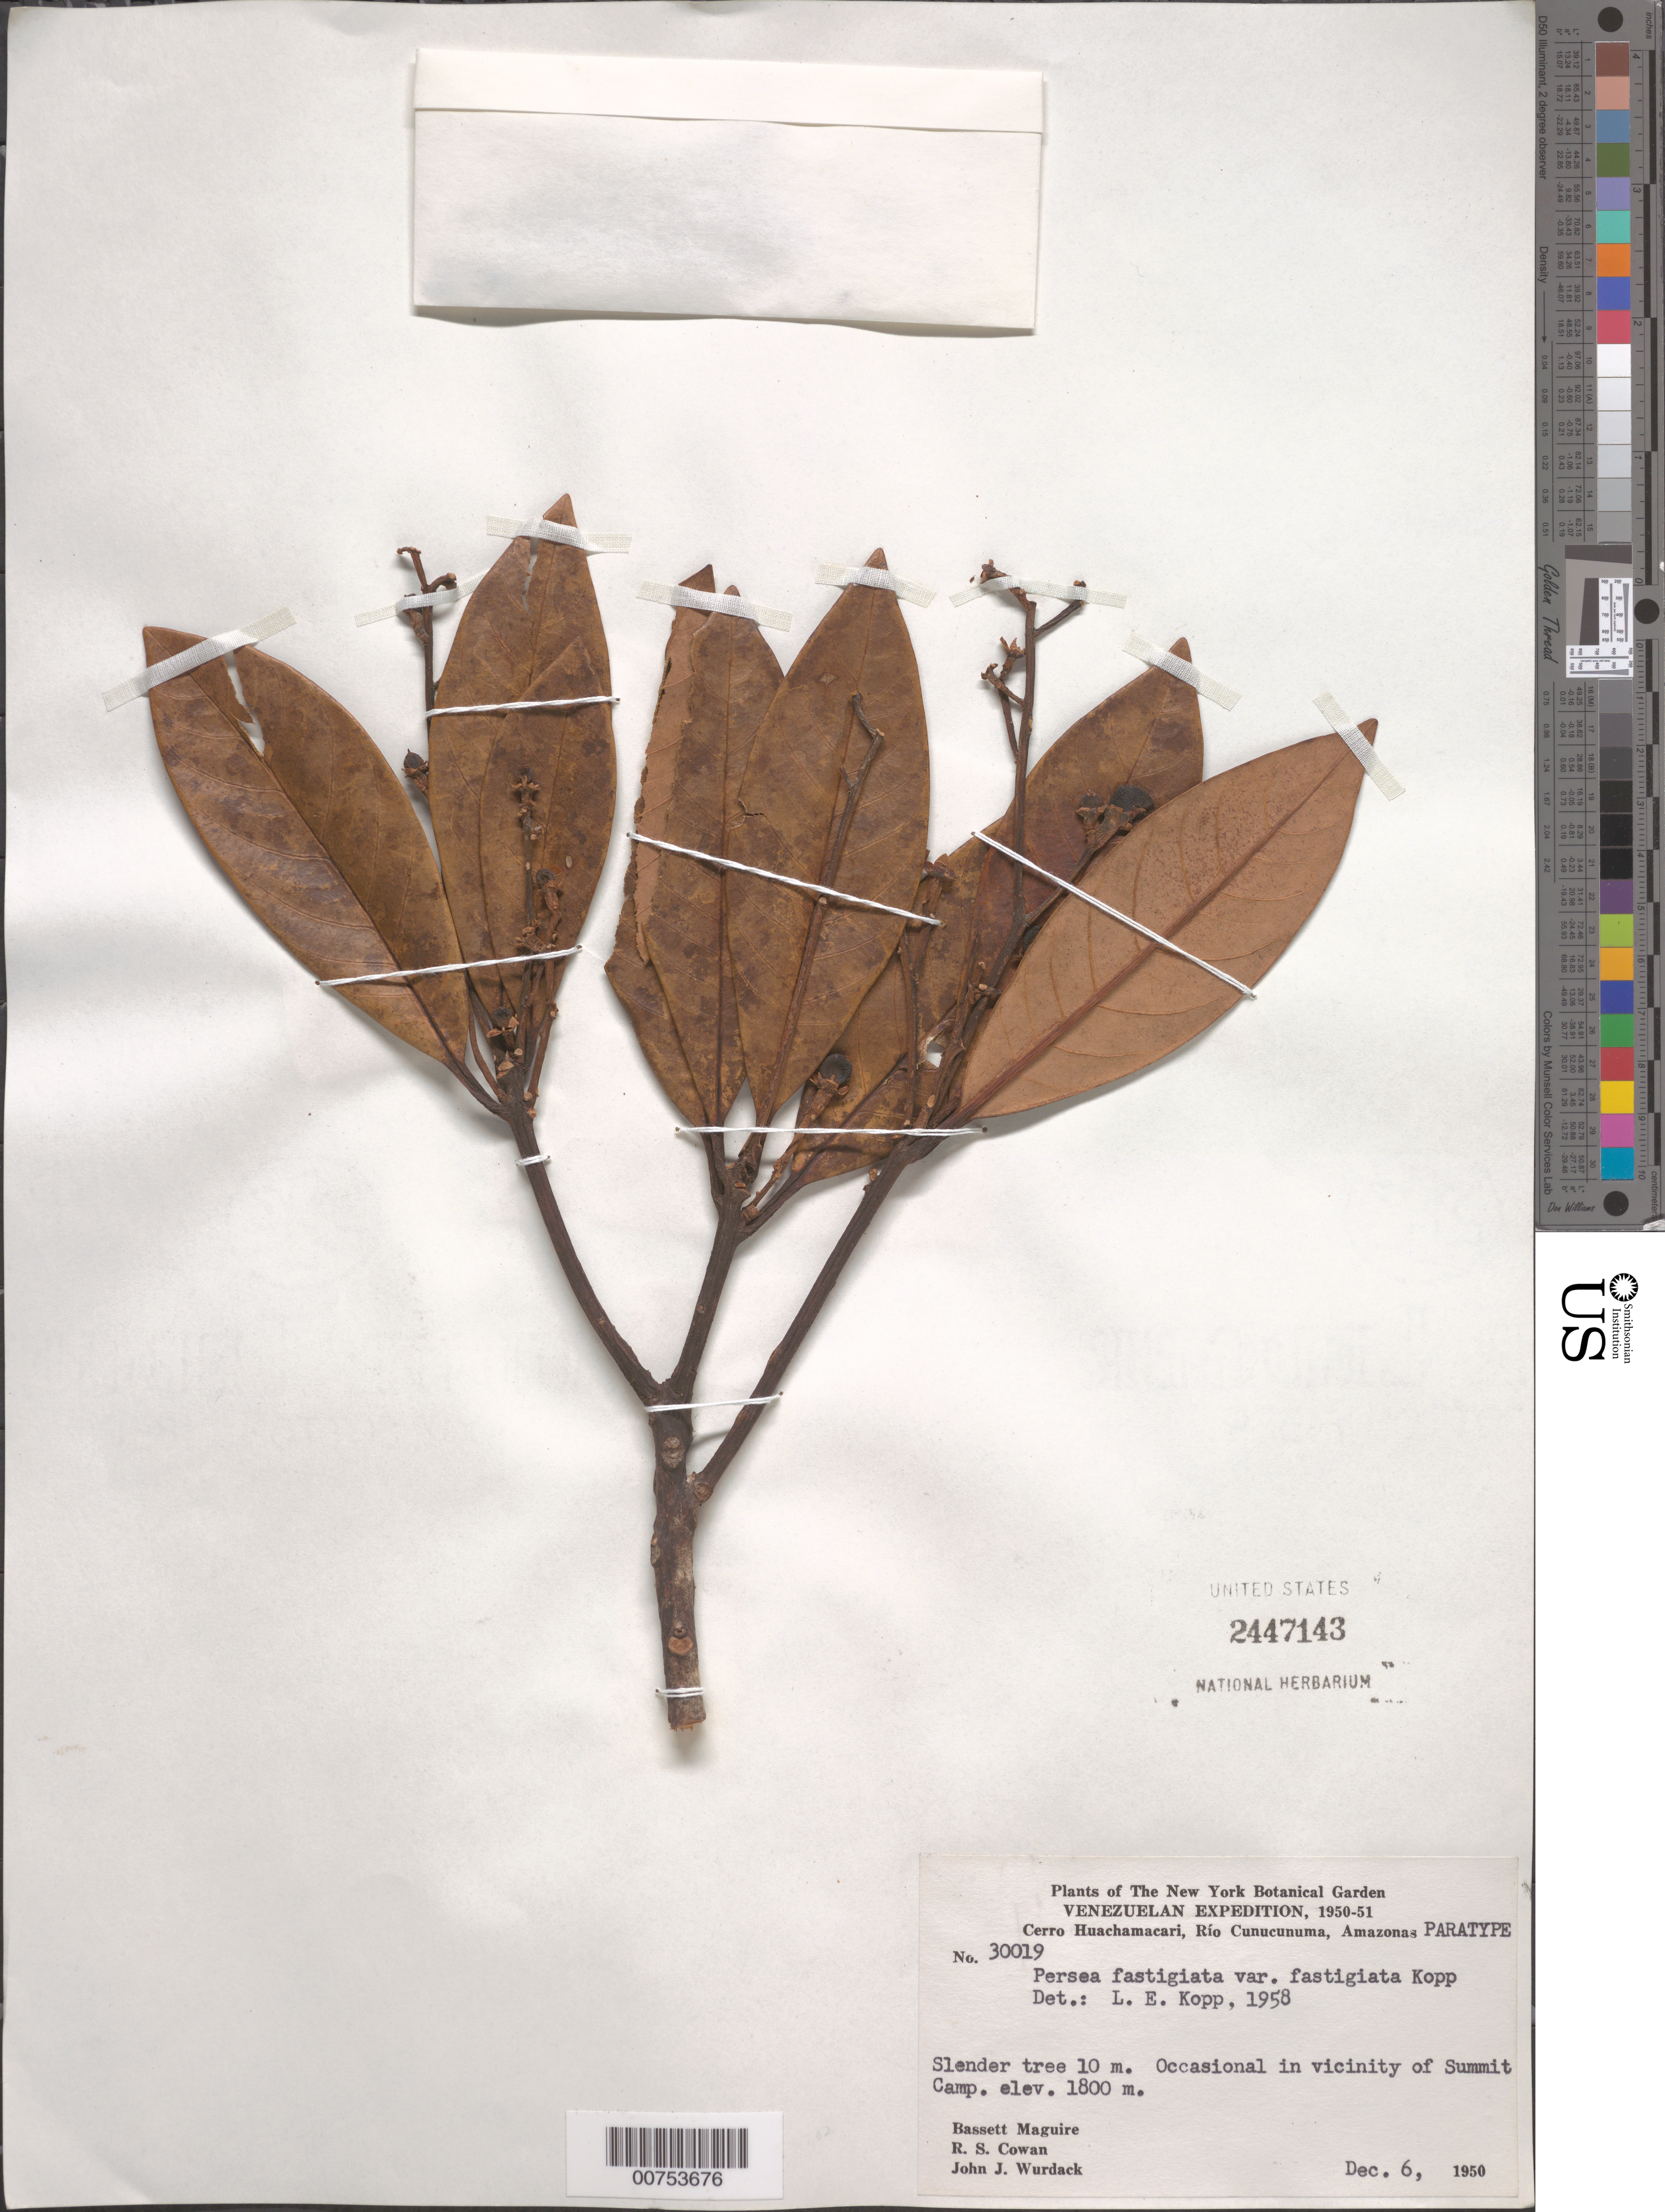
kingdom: Plantae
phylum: Tracheophyta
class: Magnoliopsida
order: Laurales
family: Lauraceae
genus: Persea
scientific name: Persea fastigiata var. fastigiata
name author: L.E. Kopp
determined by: Kopp, L. E., (NY), New York Botanical Garden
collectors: B. Maguire, R. S. Cowan & J. J. Wurdack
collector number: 30019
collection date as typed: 6-Dec-50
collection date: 1950-12-06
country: Venezuela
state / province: Amazonas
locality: Cerro Huachamacari, Río Cunucunuma, Cumbre Camp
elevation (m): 1800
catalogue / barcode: US 2447143